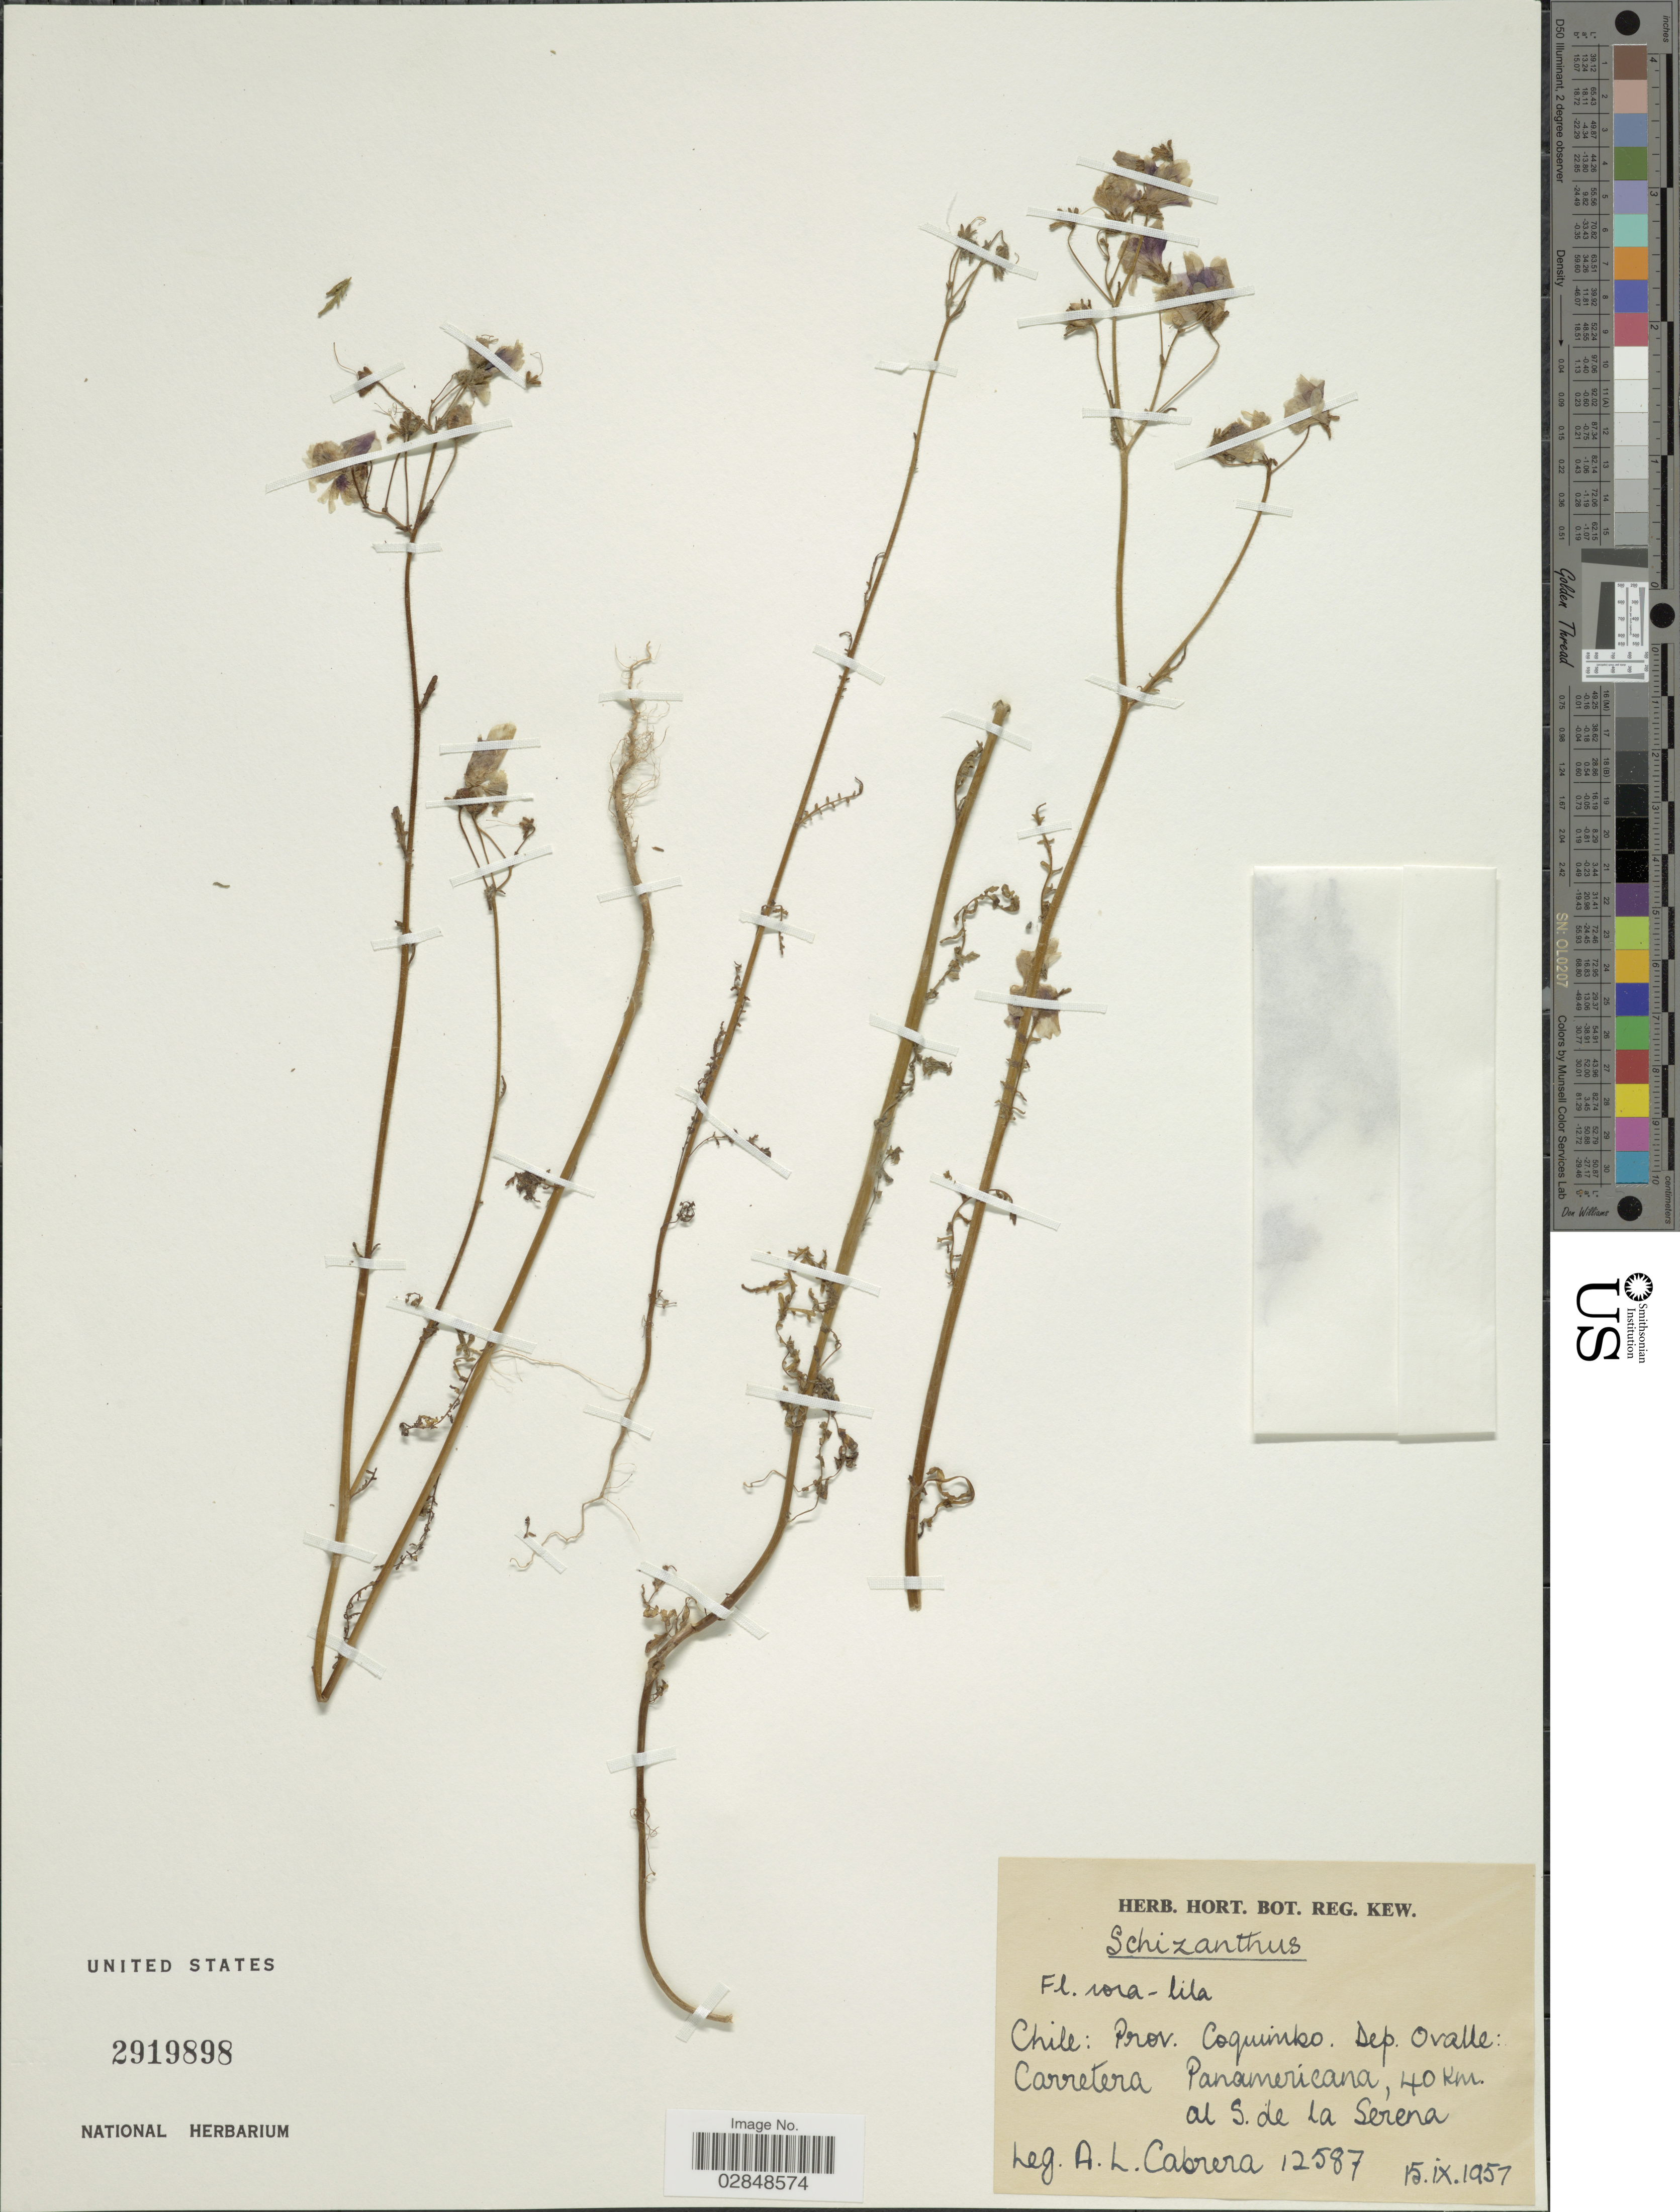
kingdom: Plantae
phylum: Tracheophyta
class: Magnoliopsida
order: Solanales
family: Solanaceae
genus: Schizanthus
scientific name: Schizanthus sp.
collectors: A. L. Cabrera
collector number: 12587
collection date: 1957-09-15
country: Chile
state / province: Coquimbo (IV)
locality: Dep. Ovalle: Carretera Panamericana, 40 Km. al S. de La Serena.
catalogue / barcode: US 2919898